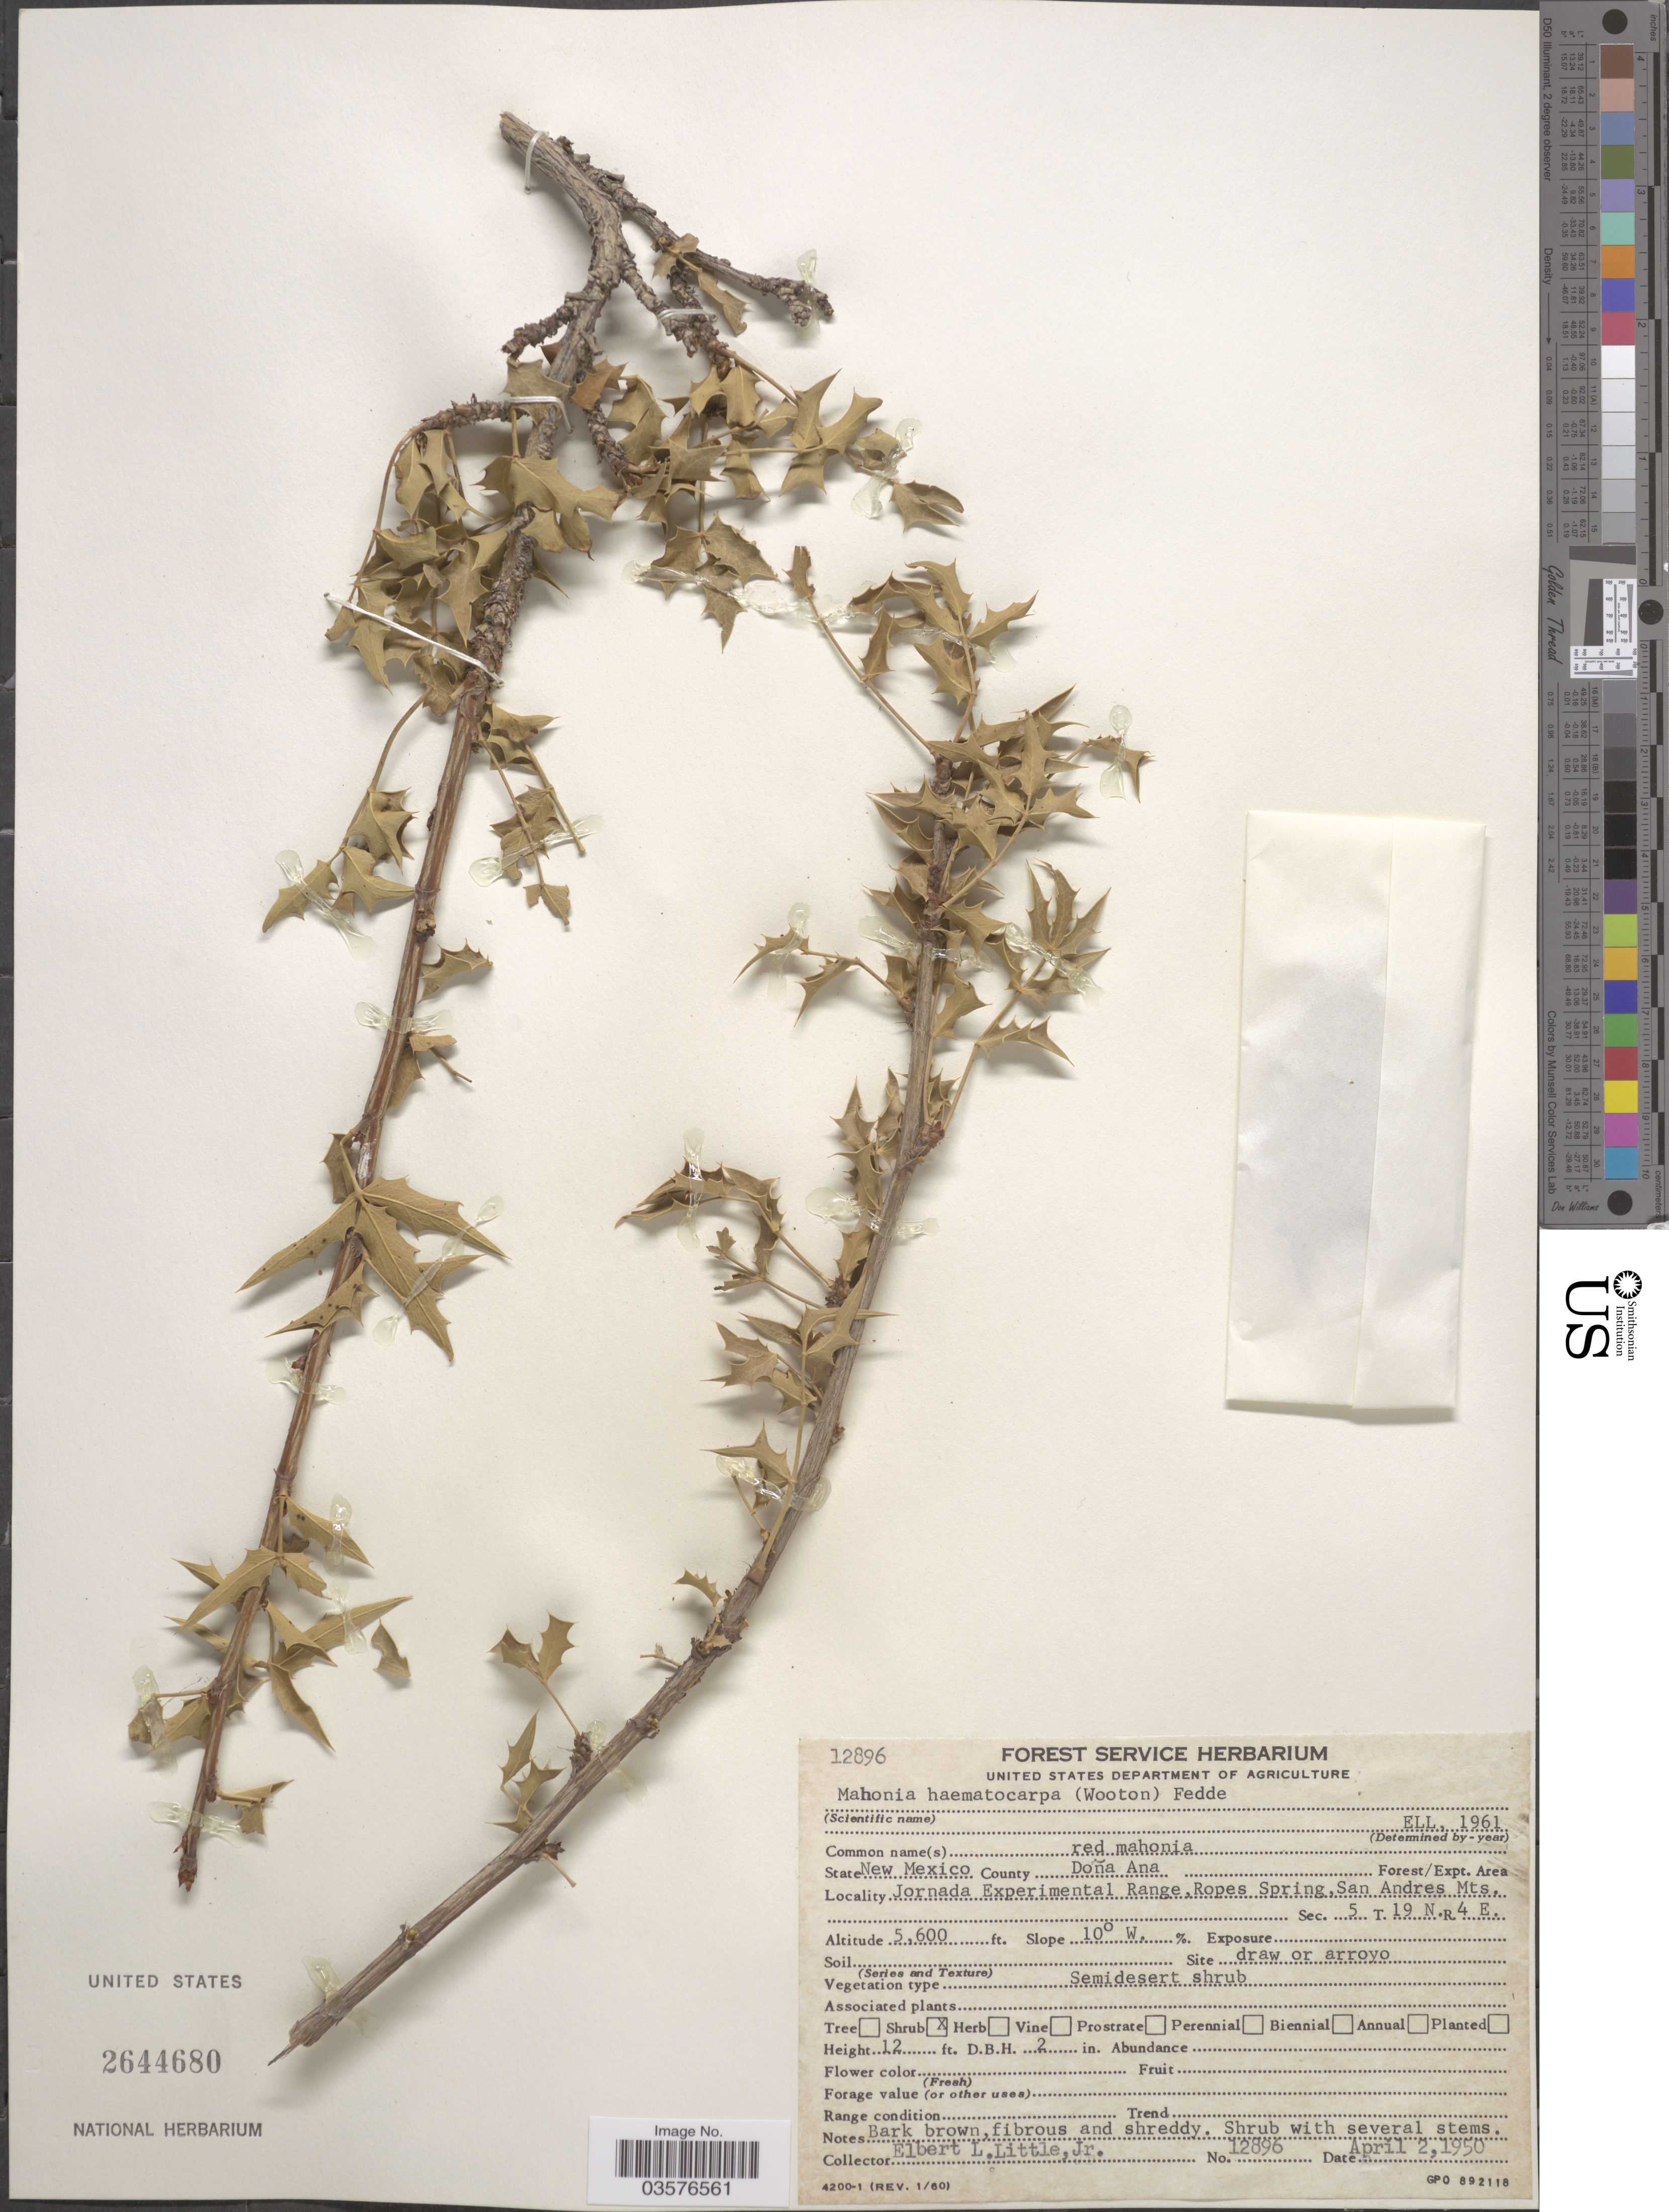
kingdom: Plantae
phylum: Tracheophyta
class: Magnoliopsida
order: Ranunculales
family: Berberidaceae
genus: Mahonia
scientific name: Mahonia haematocarpa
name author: (Wooton) Fedde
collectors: E. L. Little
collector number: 12896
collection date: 1950-04-02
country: United States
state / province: New Mexico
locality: County Doña Ana, Jornada Experimental Range, Ropes Spring, San Andres Mts. Sec. 5 T. 19 N. R. 4 E.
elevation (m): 1707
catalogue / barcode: US 2644680